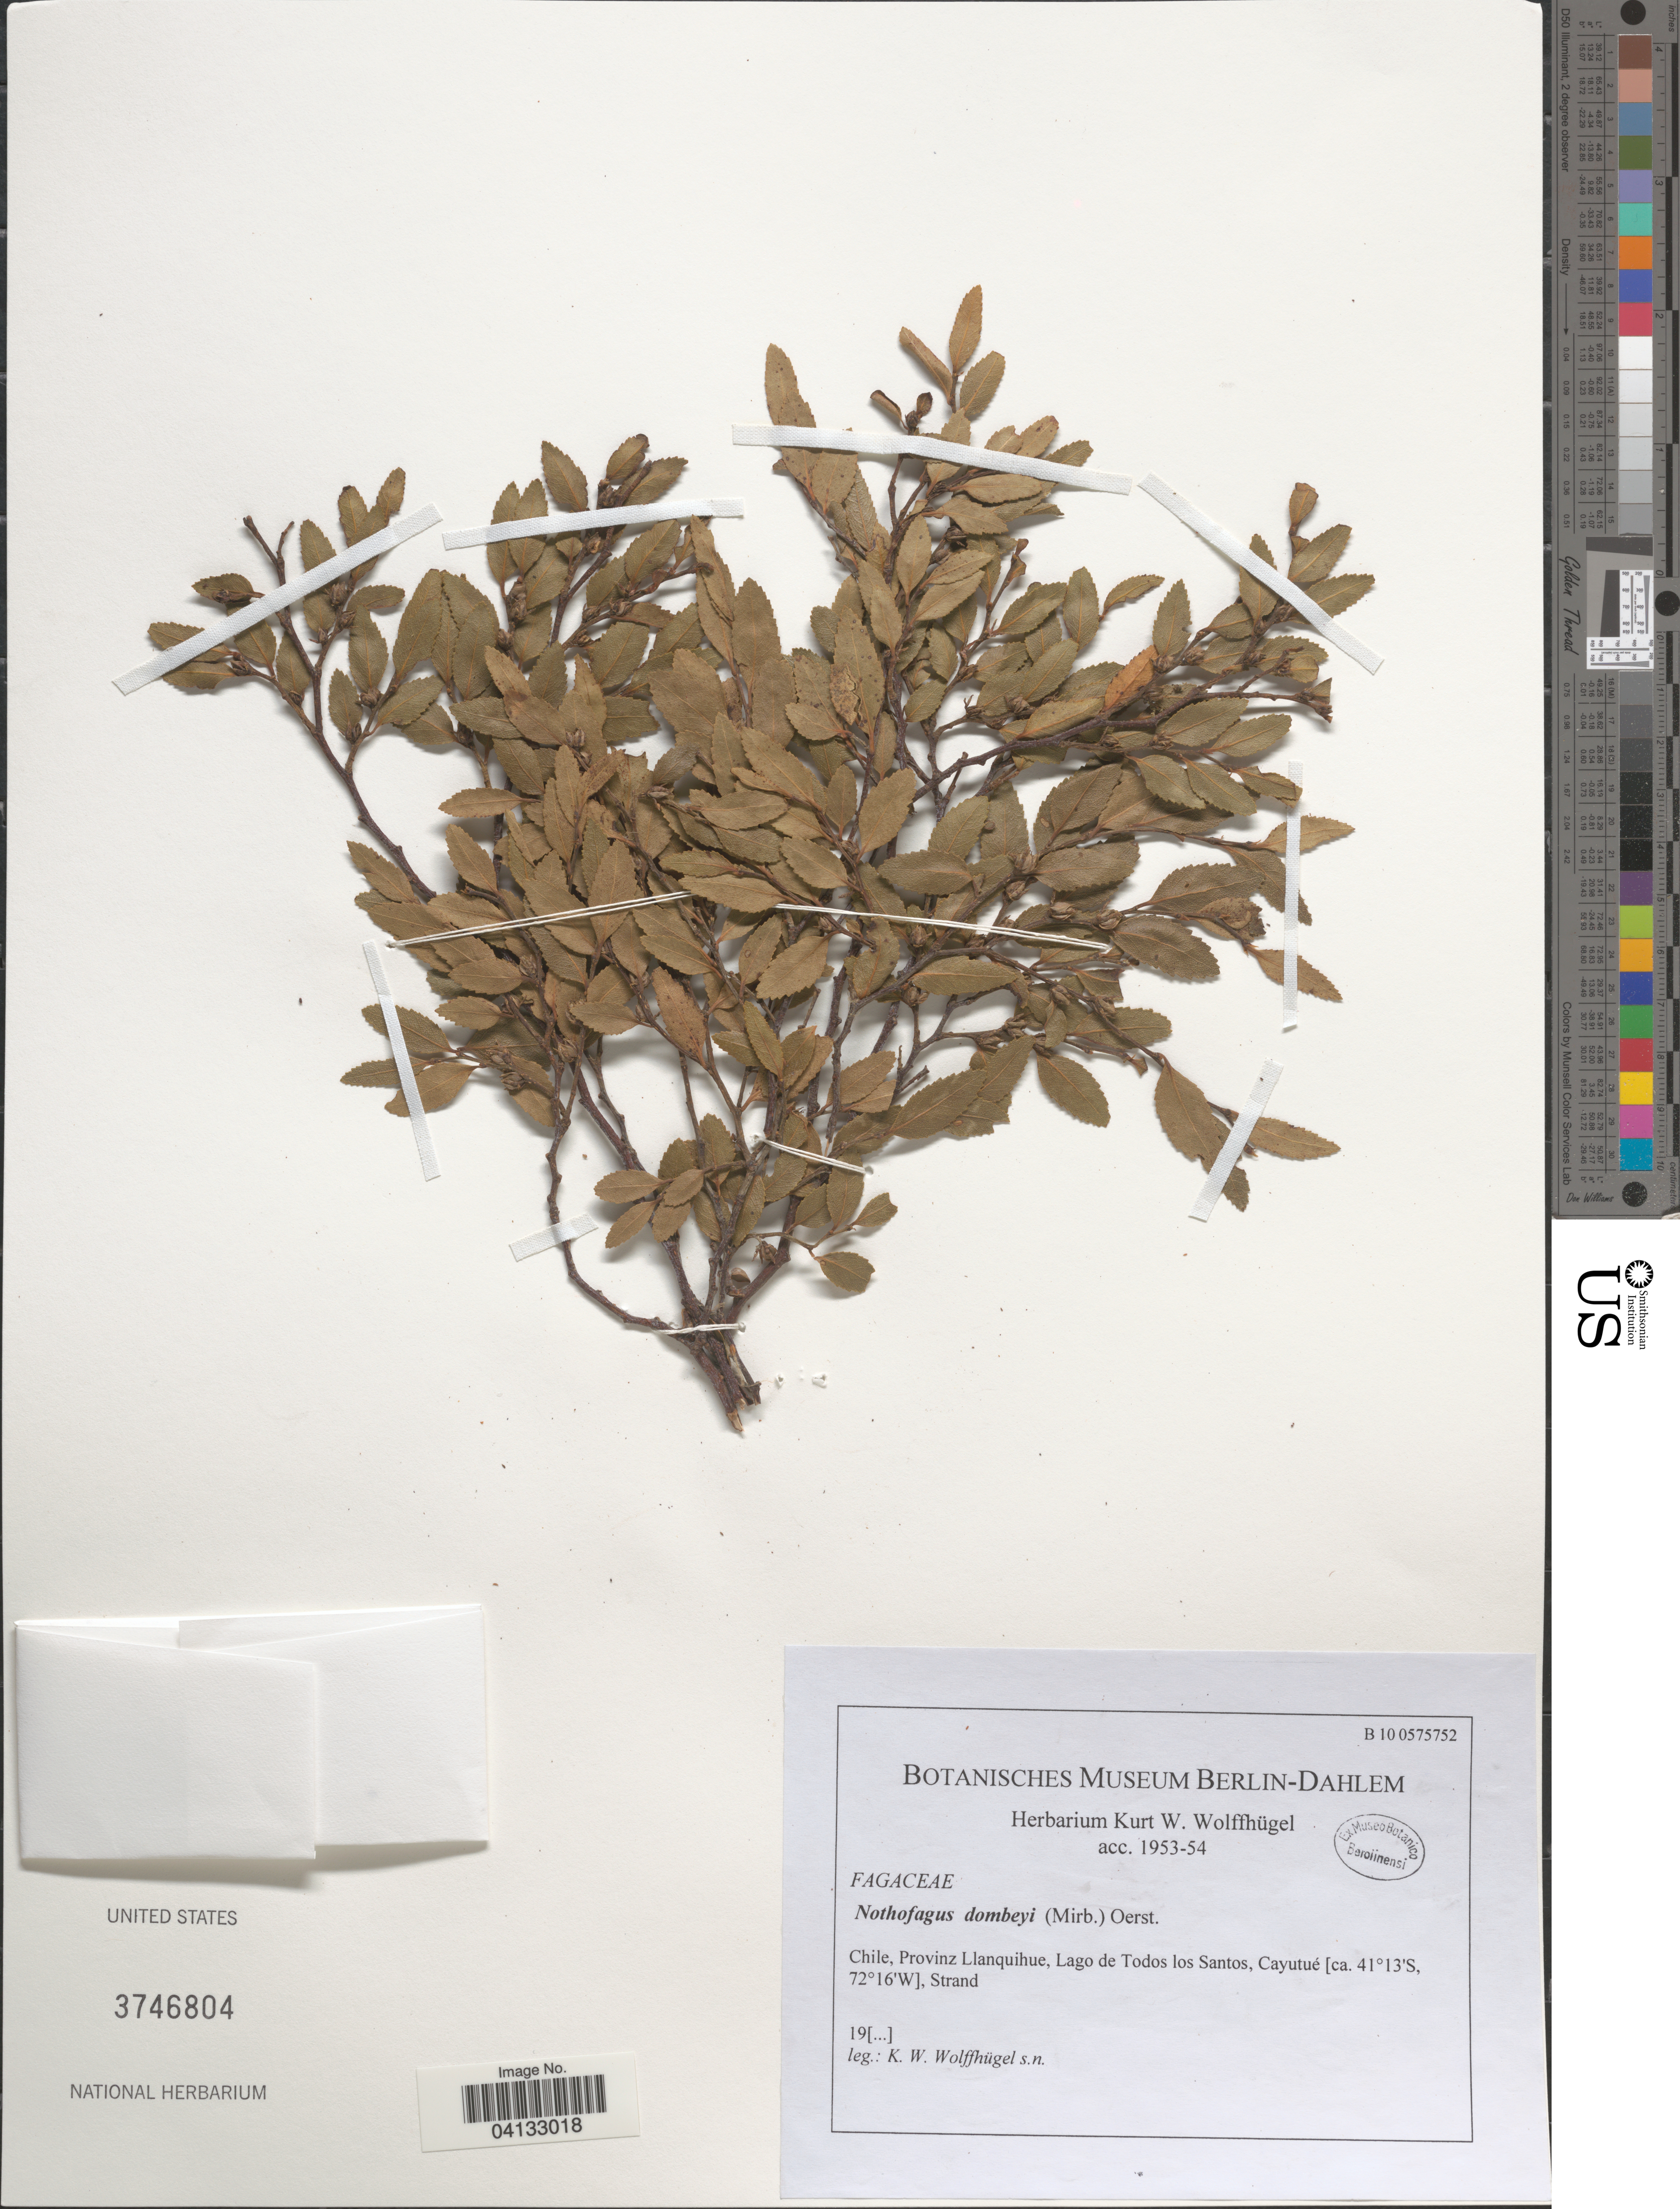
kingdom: Plantae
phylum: Tracheophyta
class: Magnoliopsida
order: Fagales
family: Nothofagaceae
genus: Nothofagus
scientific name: Nothofagus dombeyi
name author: (Mirb.) Oerst.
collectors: K. Wolffhugel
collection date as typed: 19[...]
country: Chile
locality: Provinz Llanquihue, Lago de Todos los Santos, Cayutué, Strand.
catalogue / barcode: US 3746804